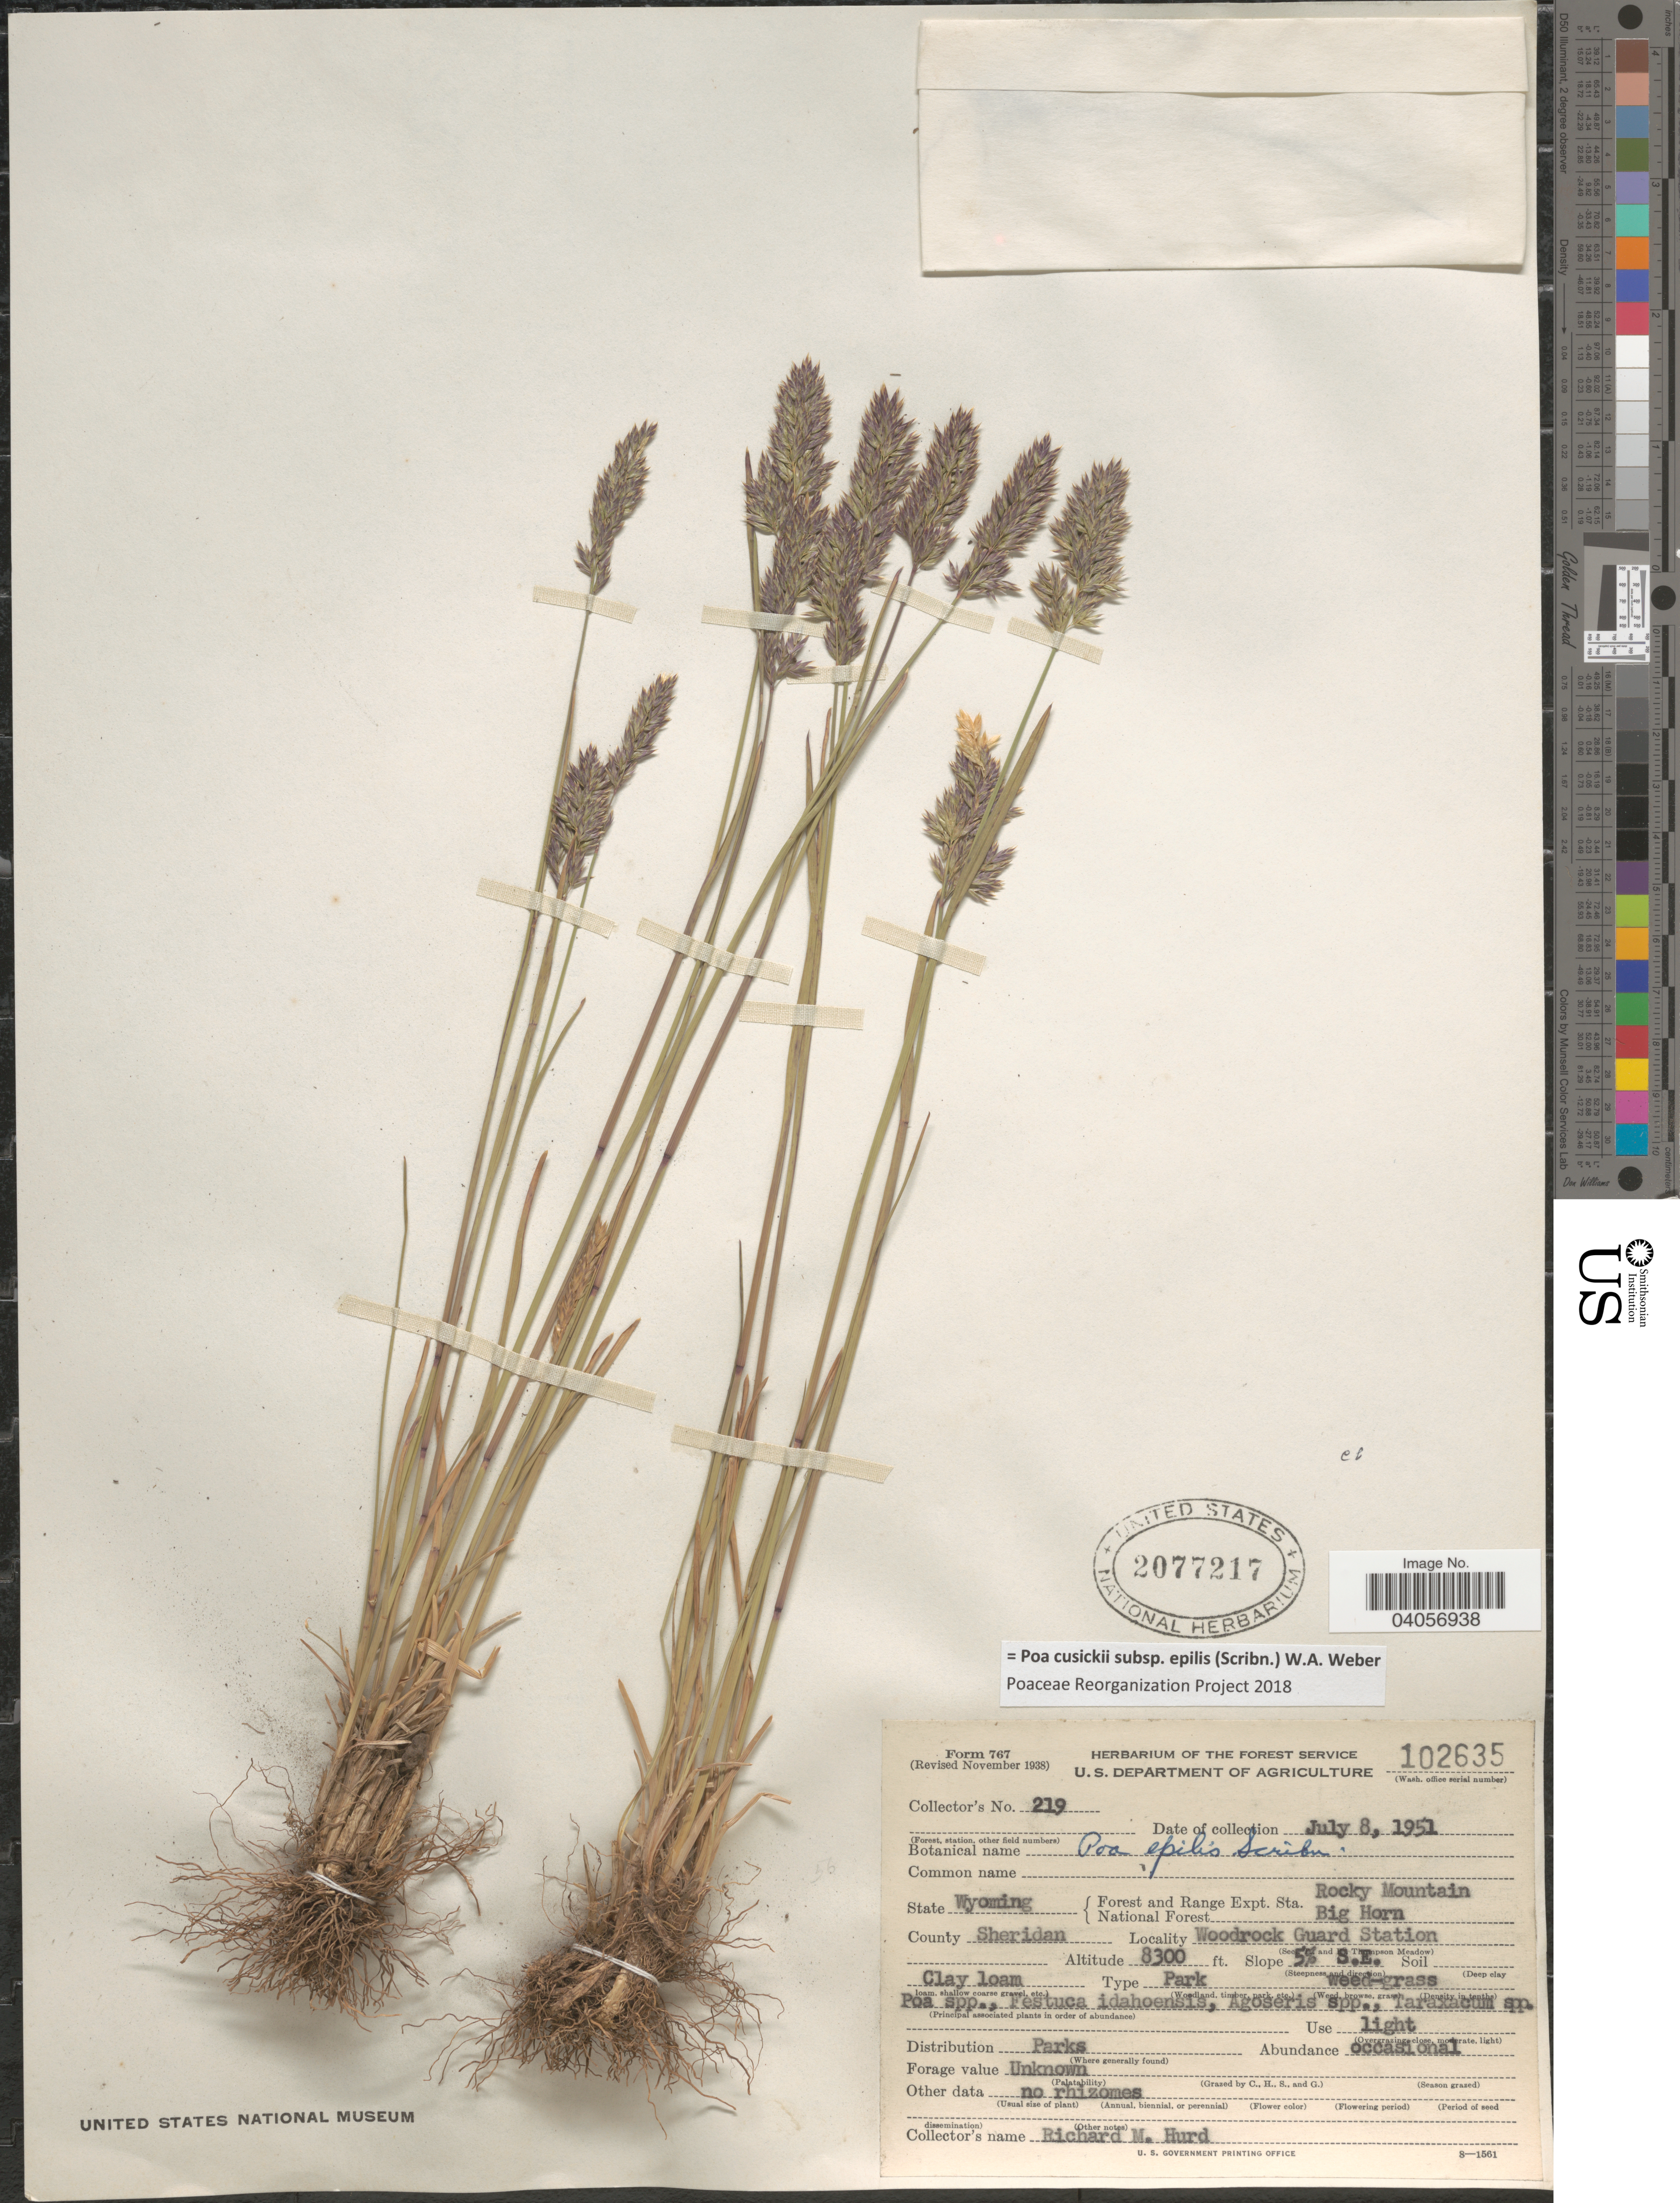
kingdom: Plantae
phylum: Tracheophyta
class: Liliopsida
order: Poales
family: Poaceae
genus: Poa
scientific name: Poa cusickii subsp. epilis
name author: (Scribn.) W.A. Weber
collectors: R. Hurd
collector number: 219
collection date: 1951-07-08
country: United States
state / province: Wyoming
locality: Forest and Range Expt. Sta.. National Forest. Rocky Mountain Big Horn. County Sheridan. Woodrock Guard Station.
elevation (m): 2530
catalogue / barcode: US 2077217